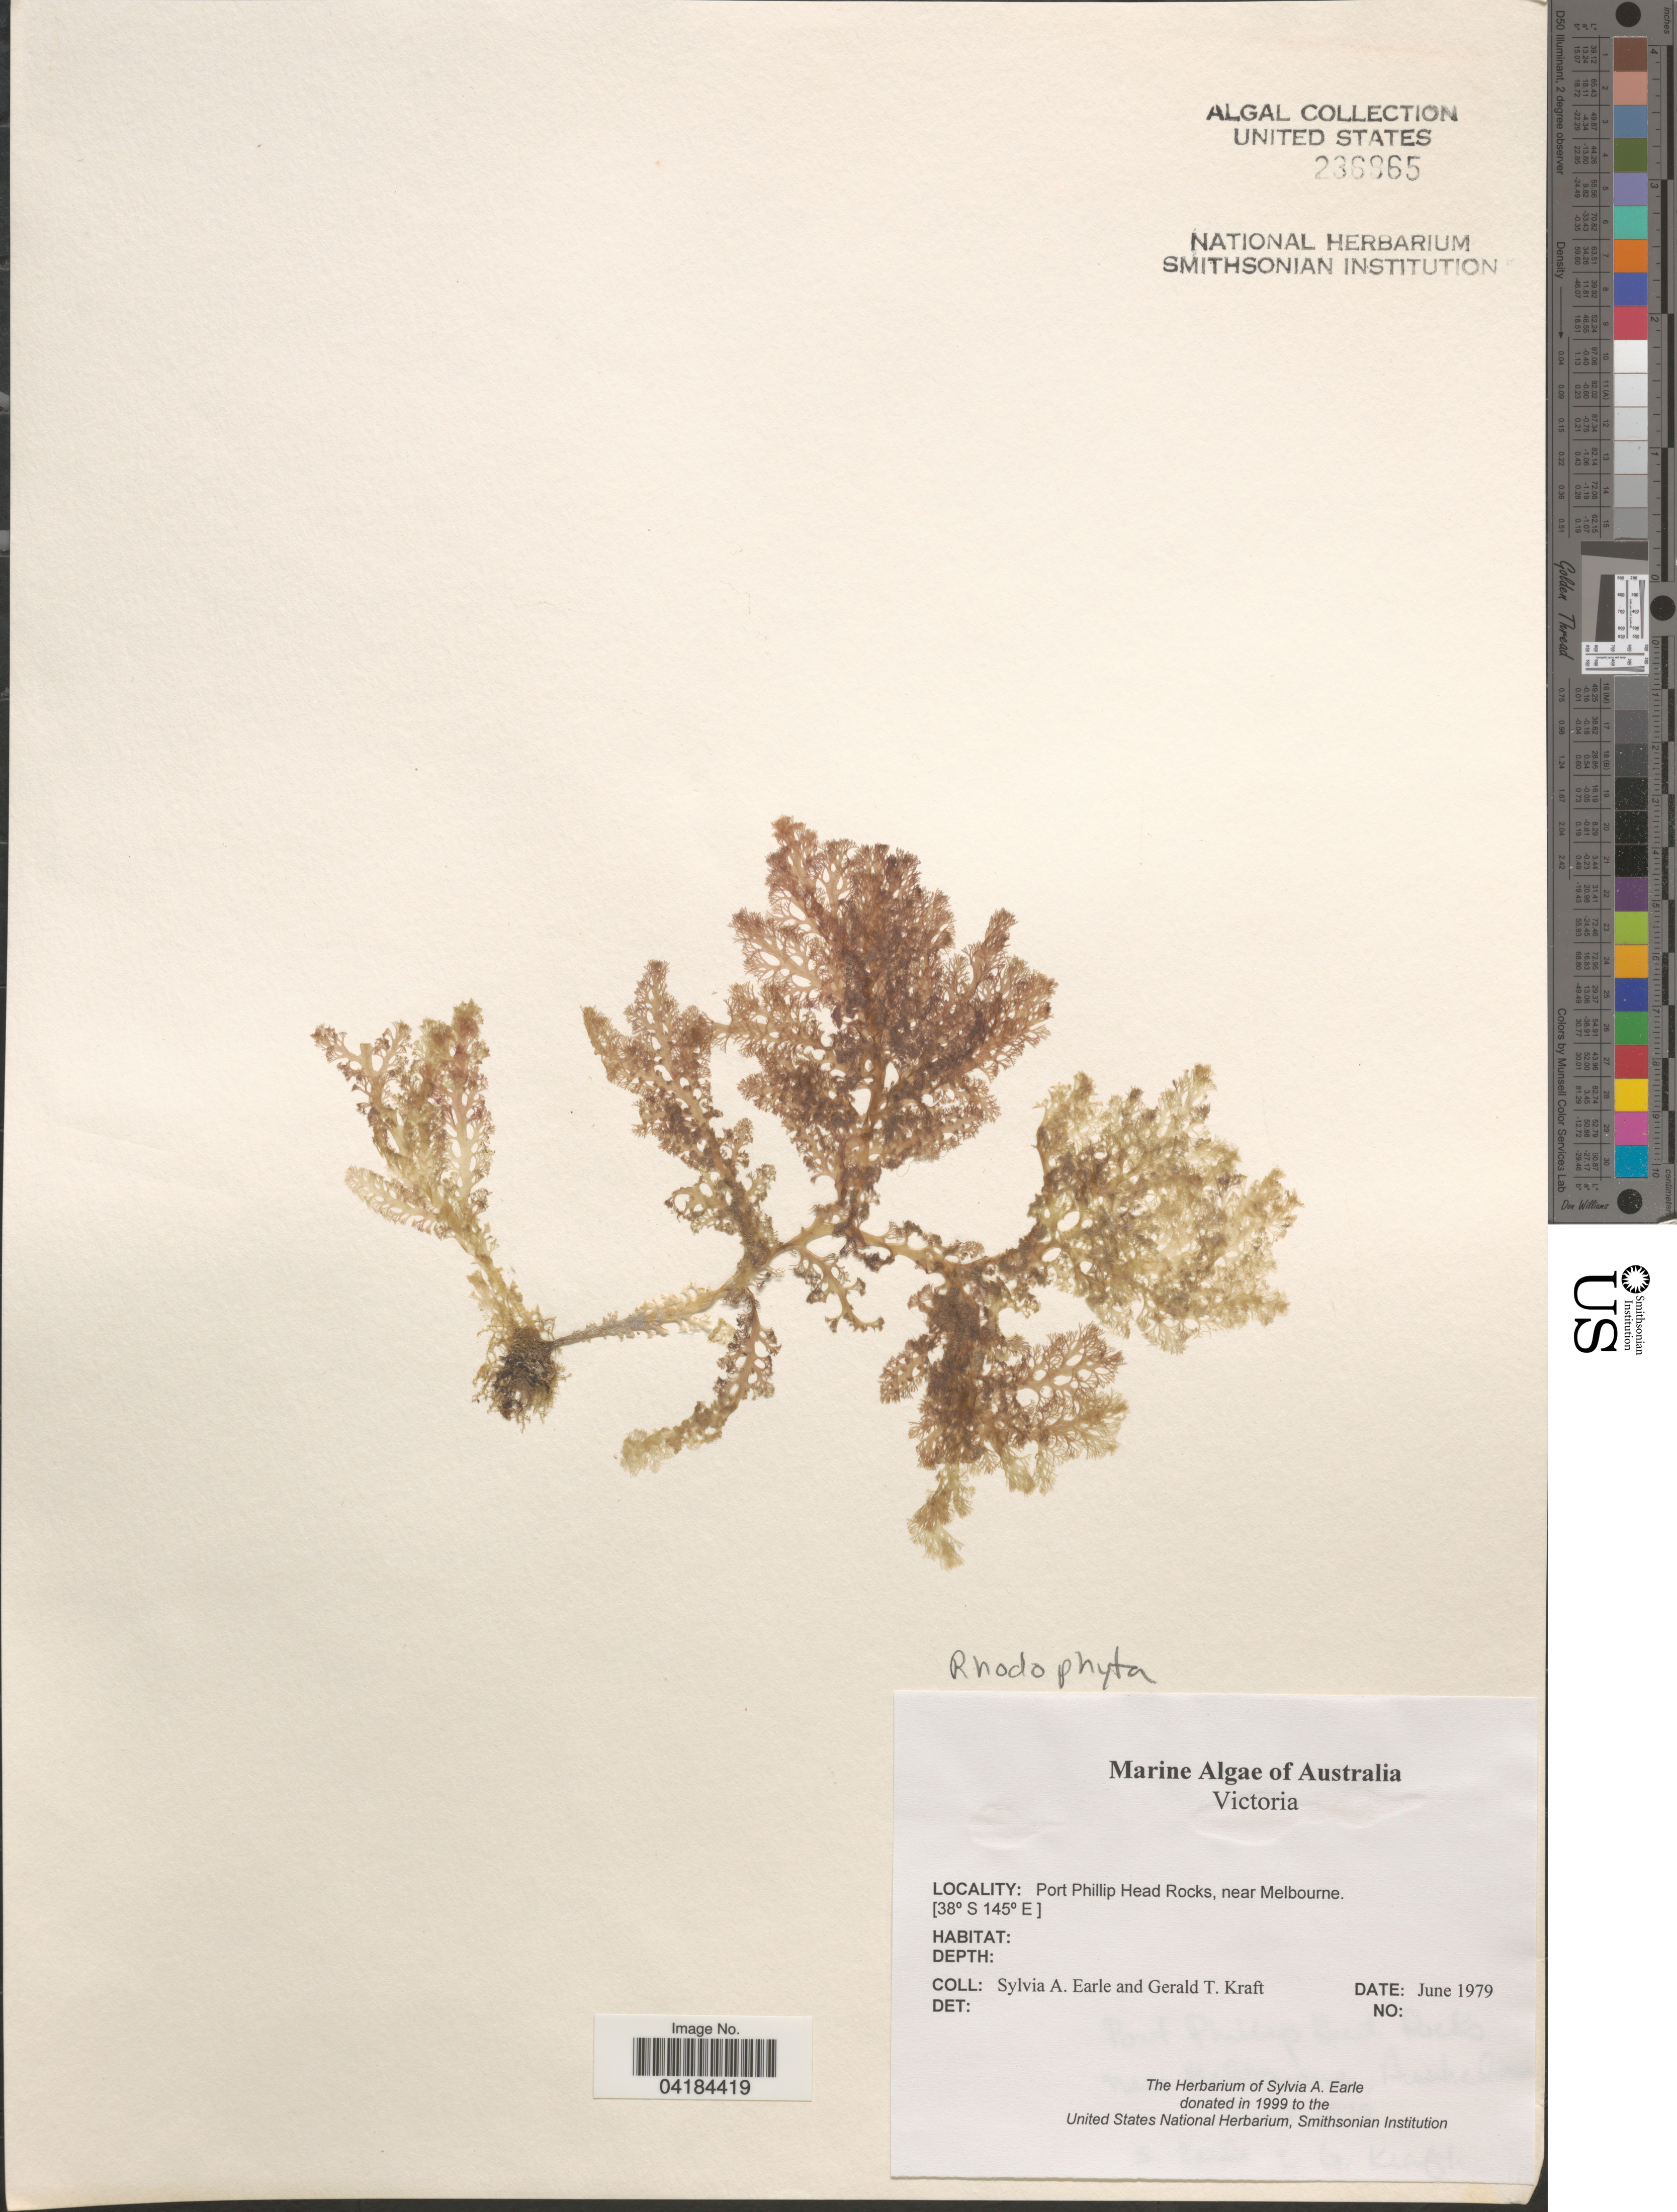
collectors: S. A. Earle & G. T. Kraft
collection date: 1979-06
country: Australia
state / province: Victoria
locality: Victoria. Port Phillip Head Rocks, near Melbourne.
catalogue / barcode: US 236865